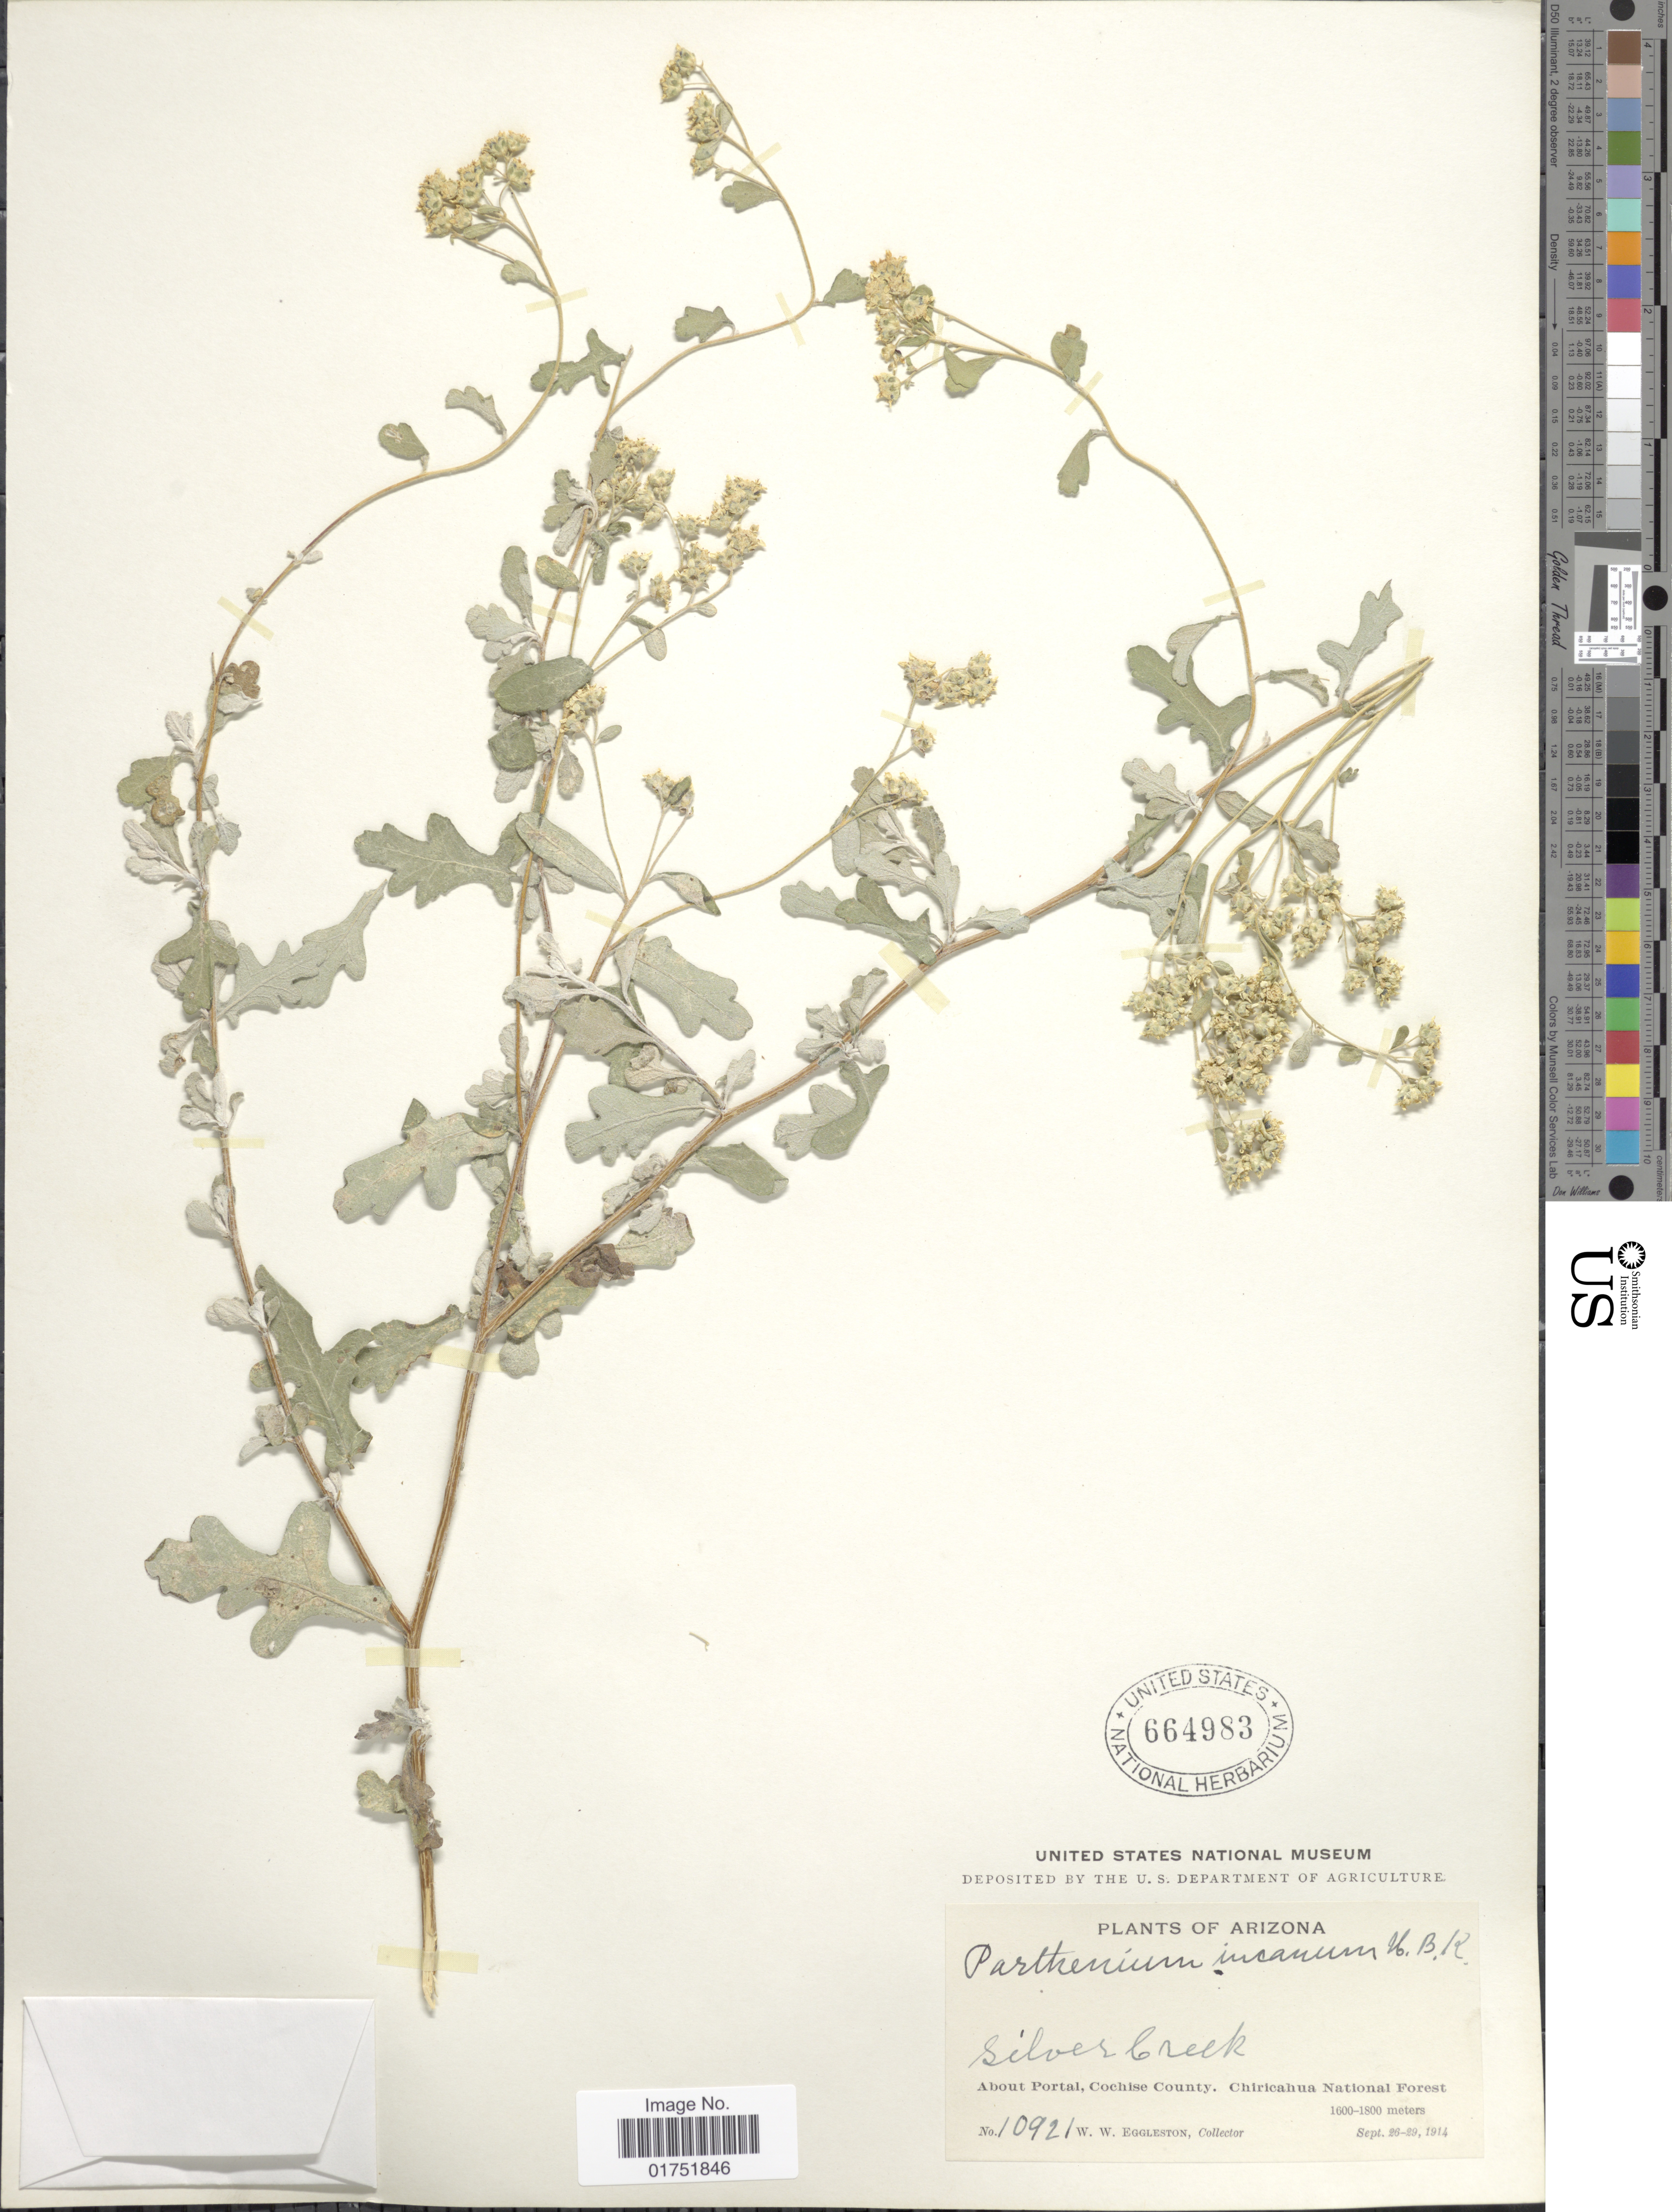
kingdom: Plantae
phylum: Tracheophyta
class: Magnoliopsida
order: Asterales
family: Asteraceae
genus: Parthenium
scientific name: Parthenium incanum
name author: Kunth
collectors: W. W. Eggleston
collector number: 10921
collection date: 1914-09-26/1914-09-29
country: United States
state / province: Arizona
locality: Silver Creek, about Portal, Cochise County, Chiricahua National Forest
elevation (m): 1600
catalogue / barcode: US 664983